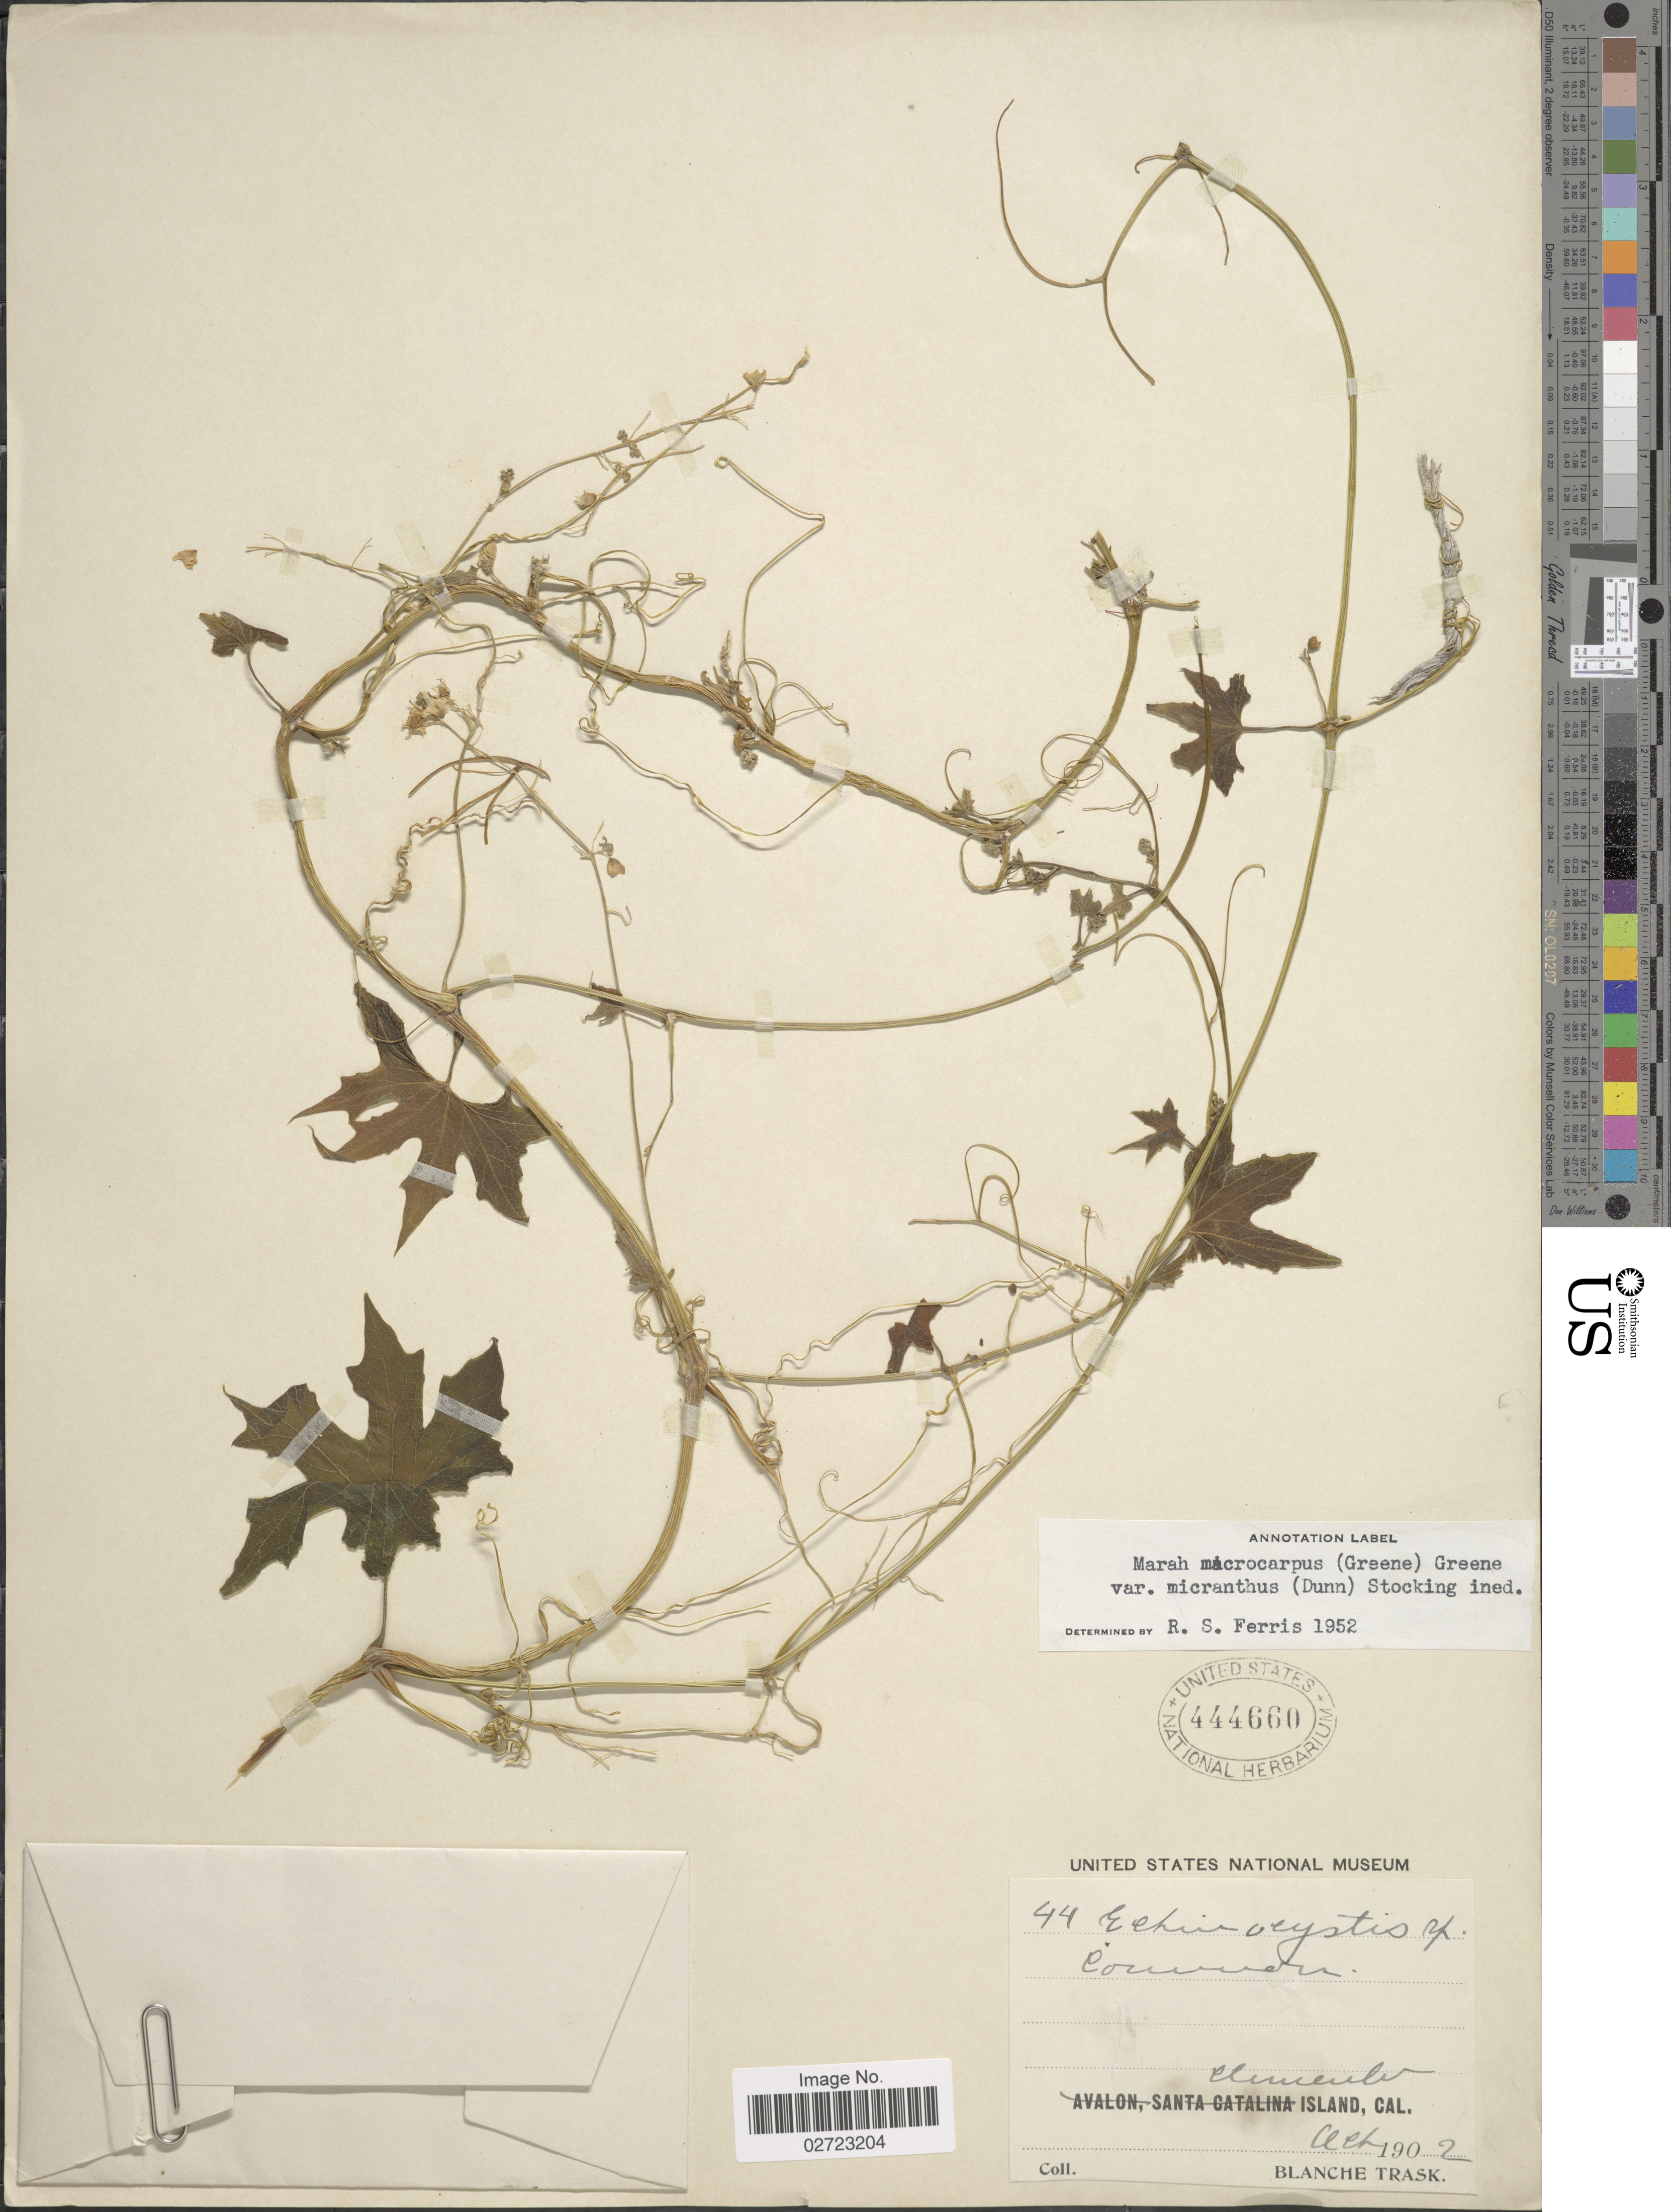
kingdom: Plantae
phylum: Tracheophyta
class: Magnoliopsida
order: Cucurbitales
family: Cucurbitaceae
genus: Marah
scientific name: Marah macrocarpa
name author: (Greene) Greene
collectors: B. Trask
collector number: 44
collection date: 1902-10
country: United States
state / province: California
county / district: Los Angeles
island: San Clemente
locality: San Clemente Island.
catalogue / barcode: US 444660